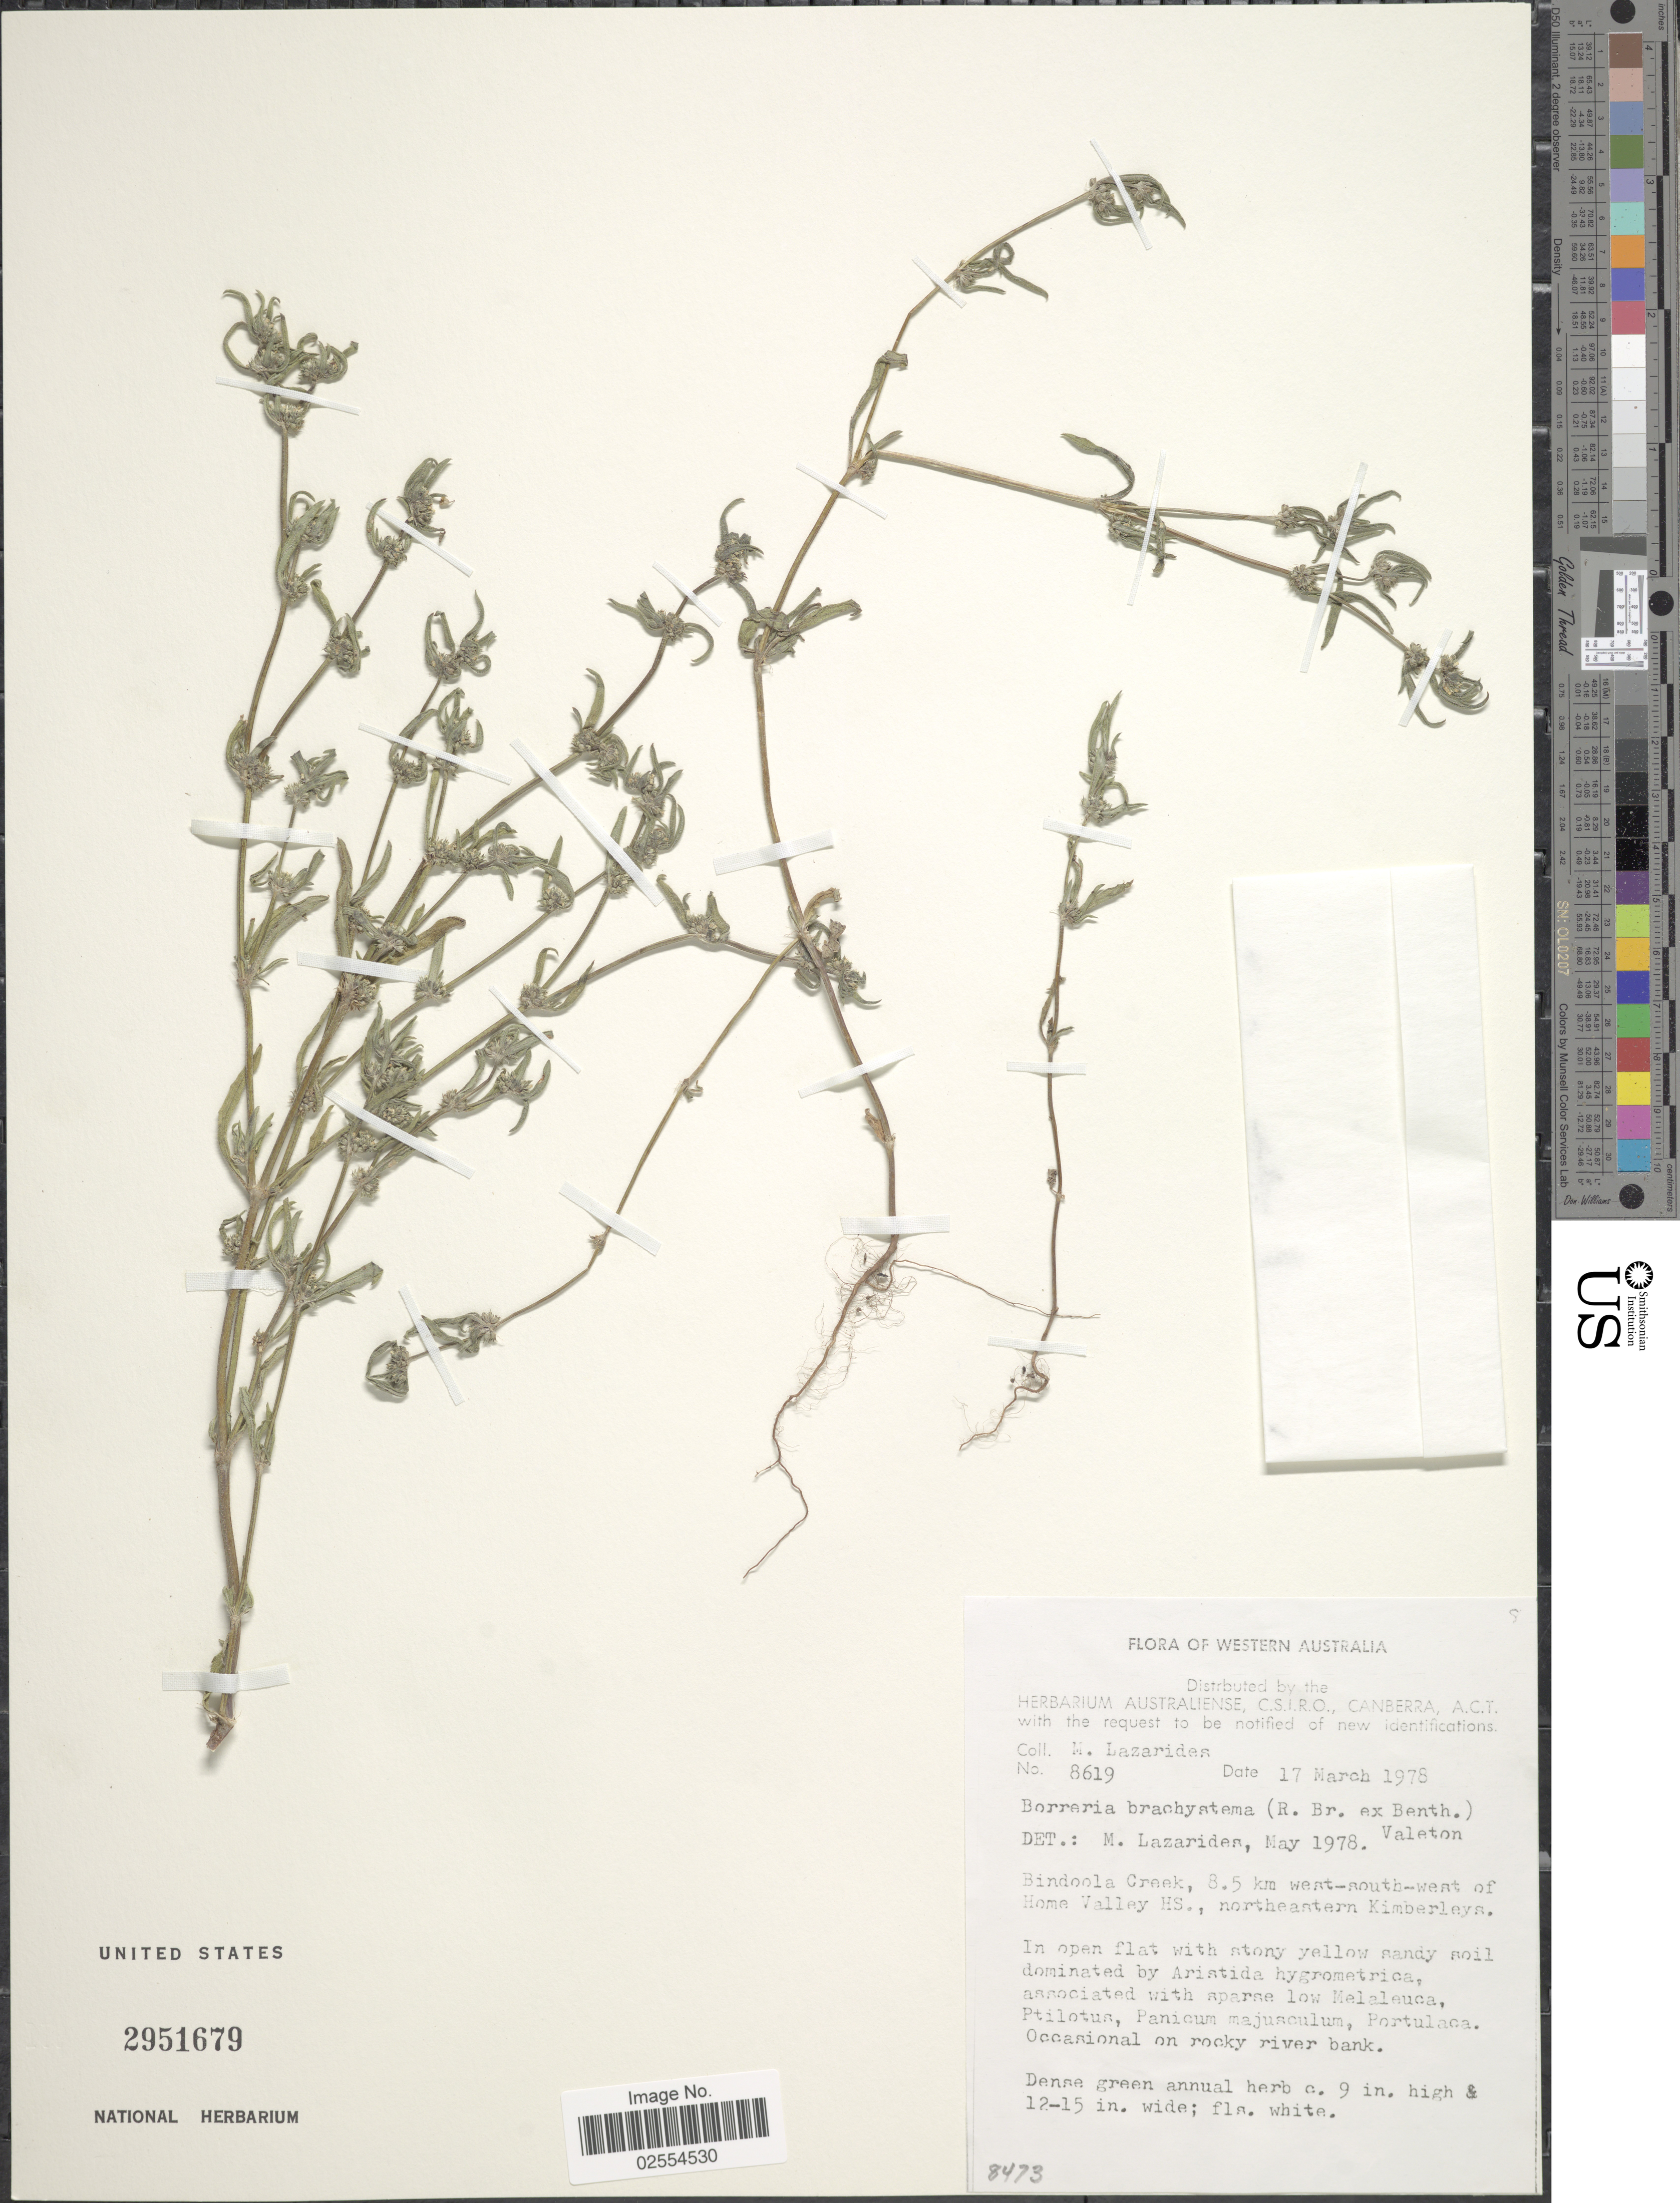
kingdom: Plantae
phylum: Tracheophyta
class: Magnoliopsida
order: Gentianales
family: Rubiaceae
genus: Spermacoce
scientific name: Spermacoce brachystema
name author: R. Br. ex Benth.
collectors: M. Lazarides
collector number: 8619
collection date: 1978-03-17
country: Australia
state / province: Western Australia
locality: Bindoola Creek, 8.5 km west-south-west of Home Valley HS, northeastern Kimberleys, on rocky river bank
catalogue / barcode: US 2951679